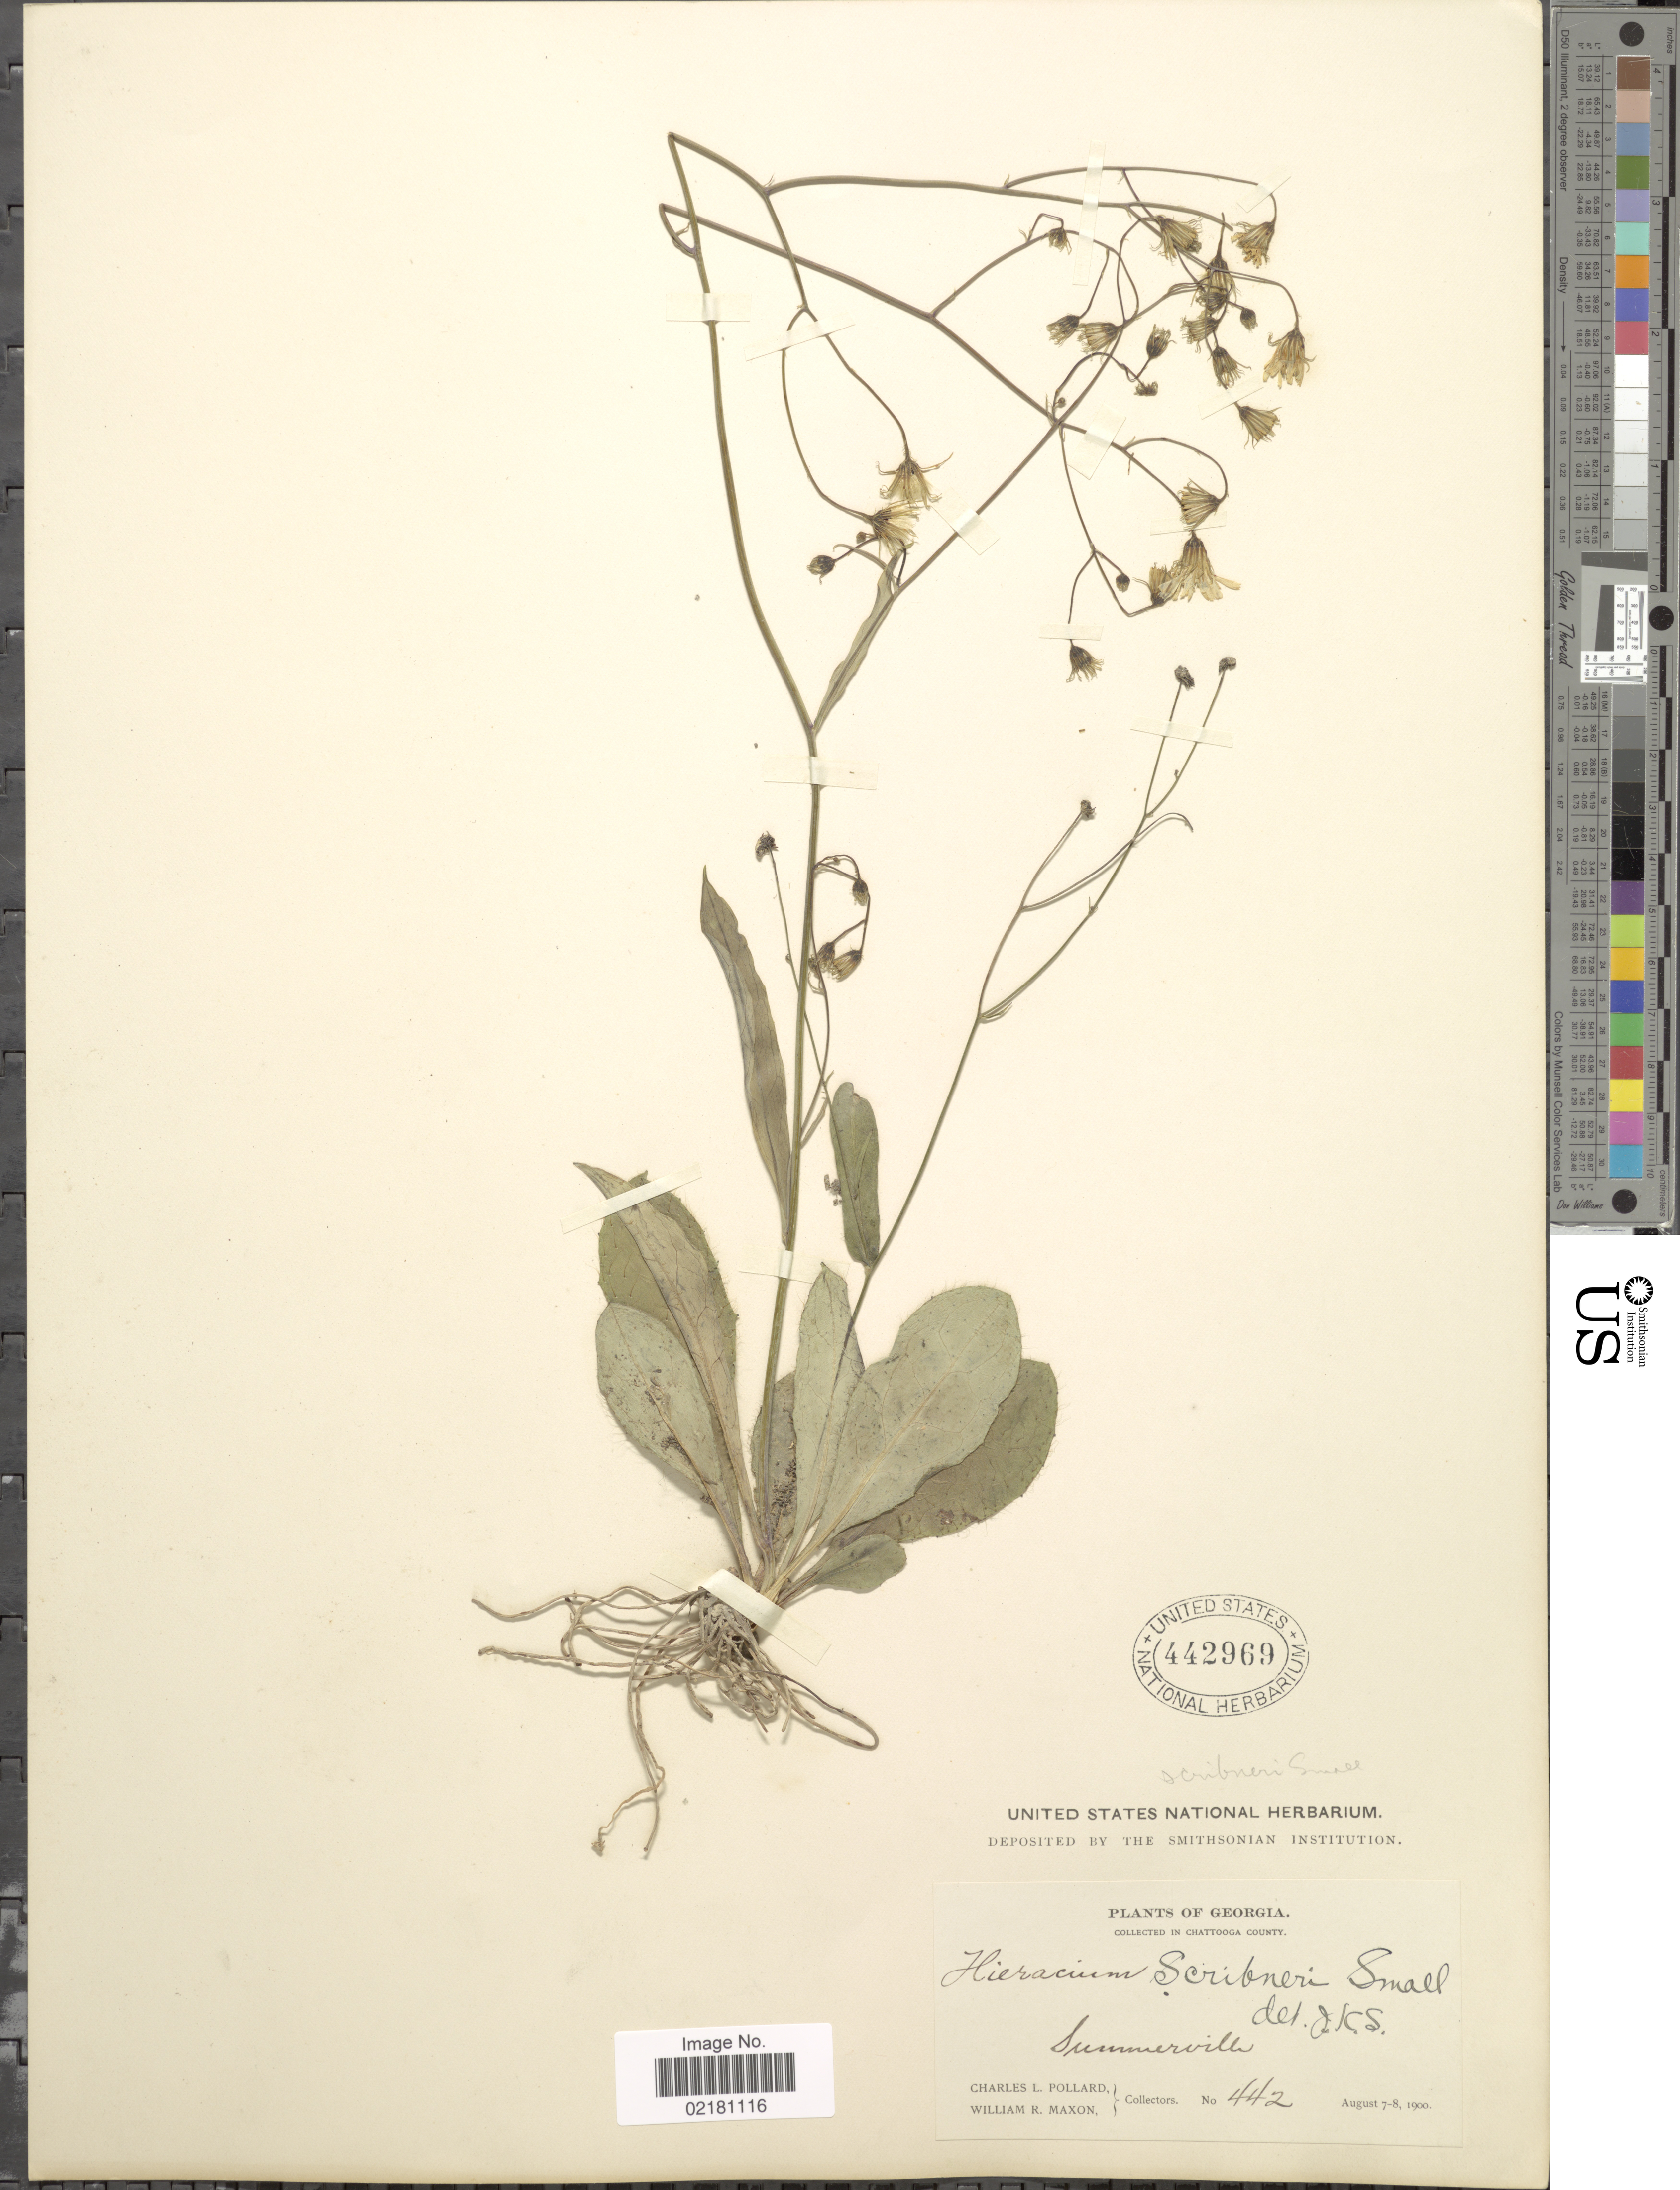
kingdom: Plantae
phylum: Tracheophyta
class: Magnoliopsida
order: Asterales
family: Asteraceae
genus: Hieracium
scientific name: Hieracium scribneri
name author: Small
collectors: C. L. Pollard & W. R. Maxon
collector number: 442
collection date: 1900-08-07/1900-08-08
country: United States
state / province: Georgia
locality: Chattooga County. Summerville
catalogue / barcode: US 442969